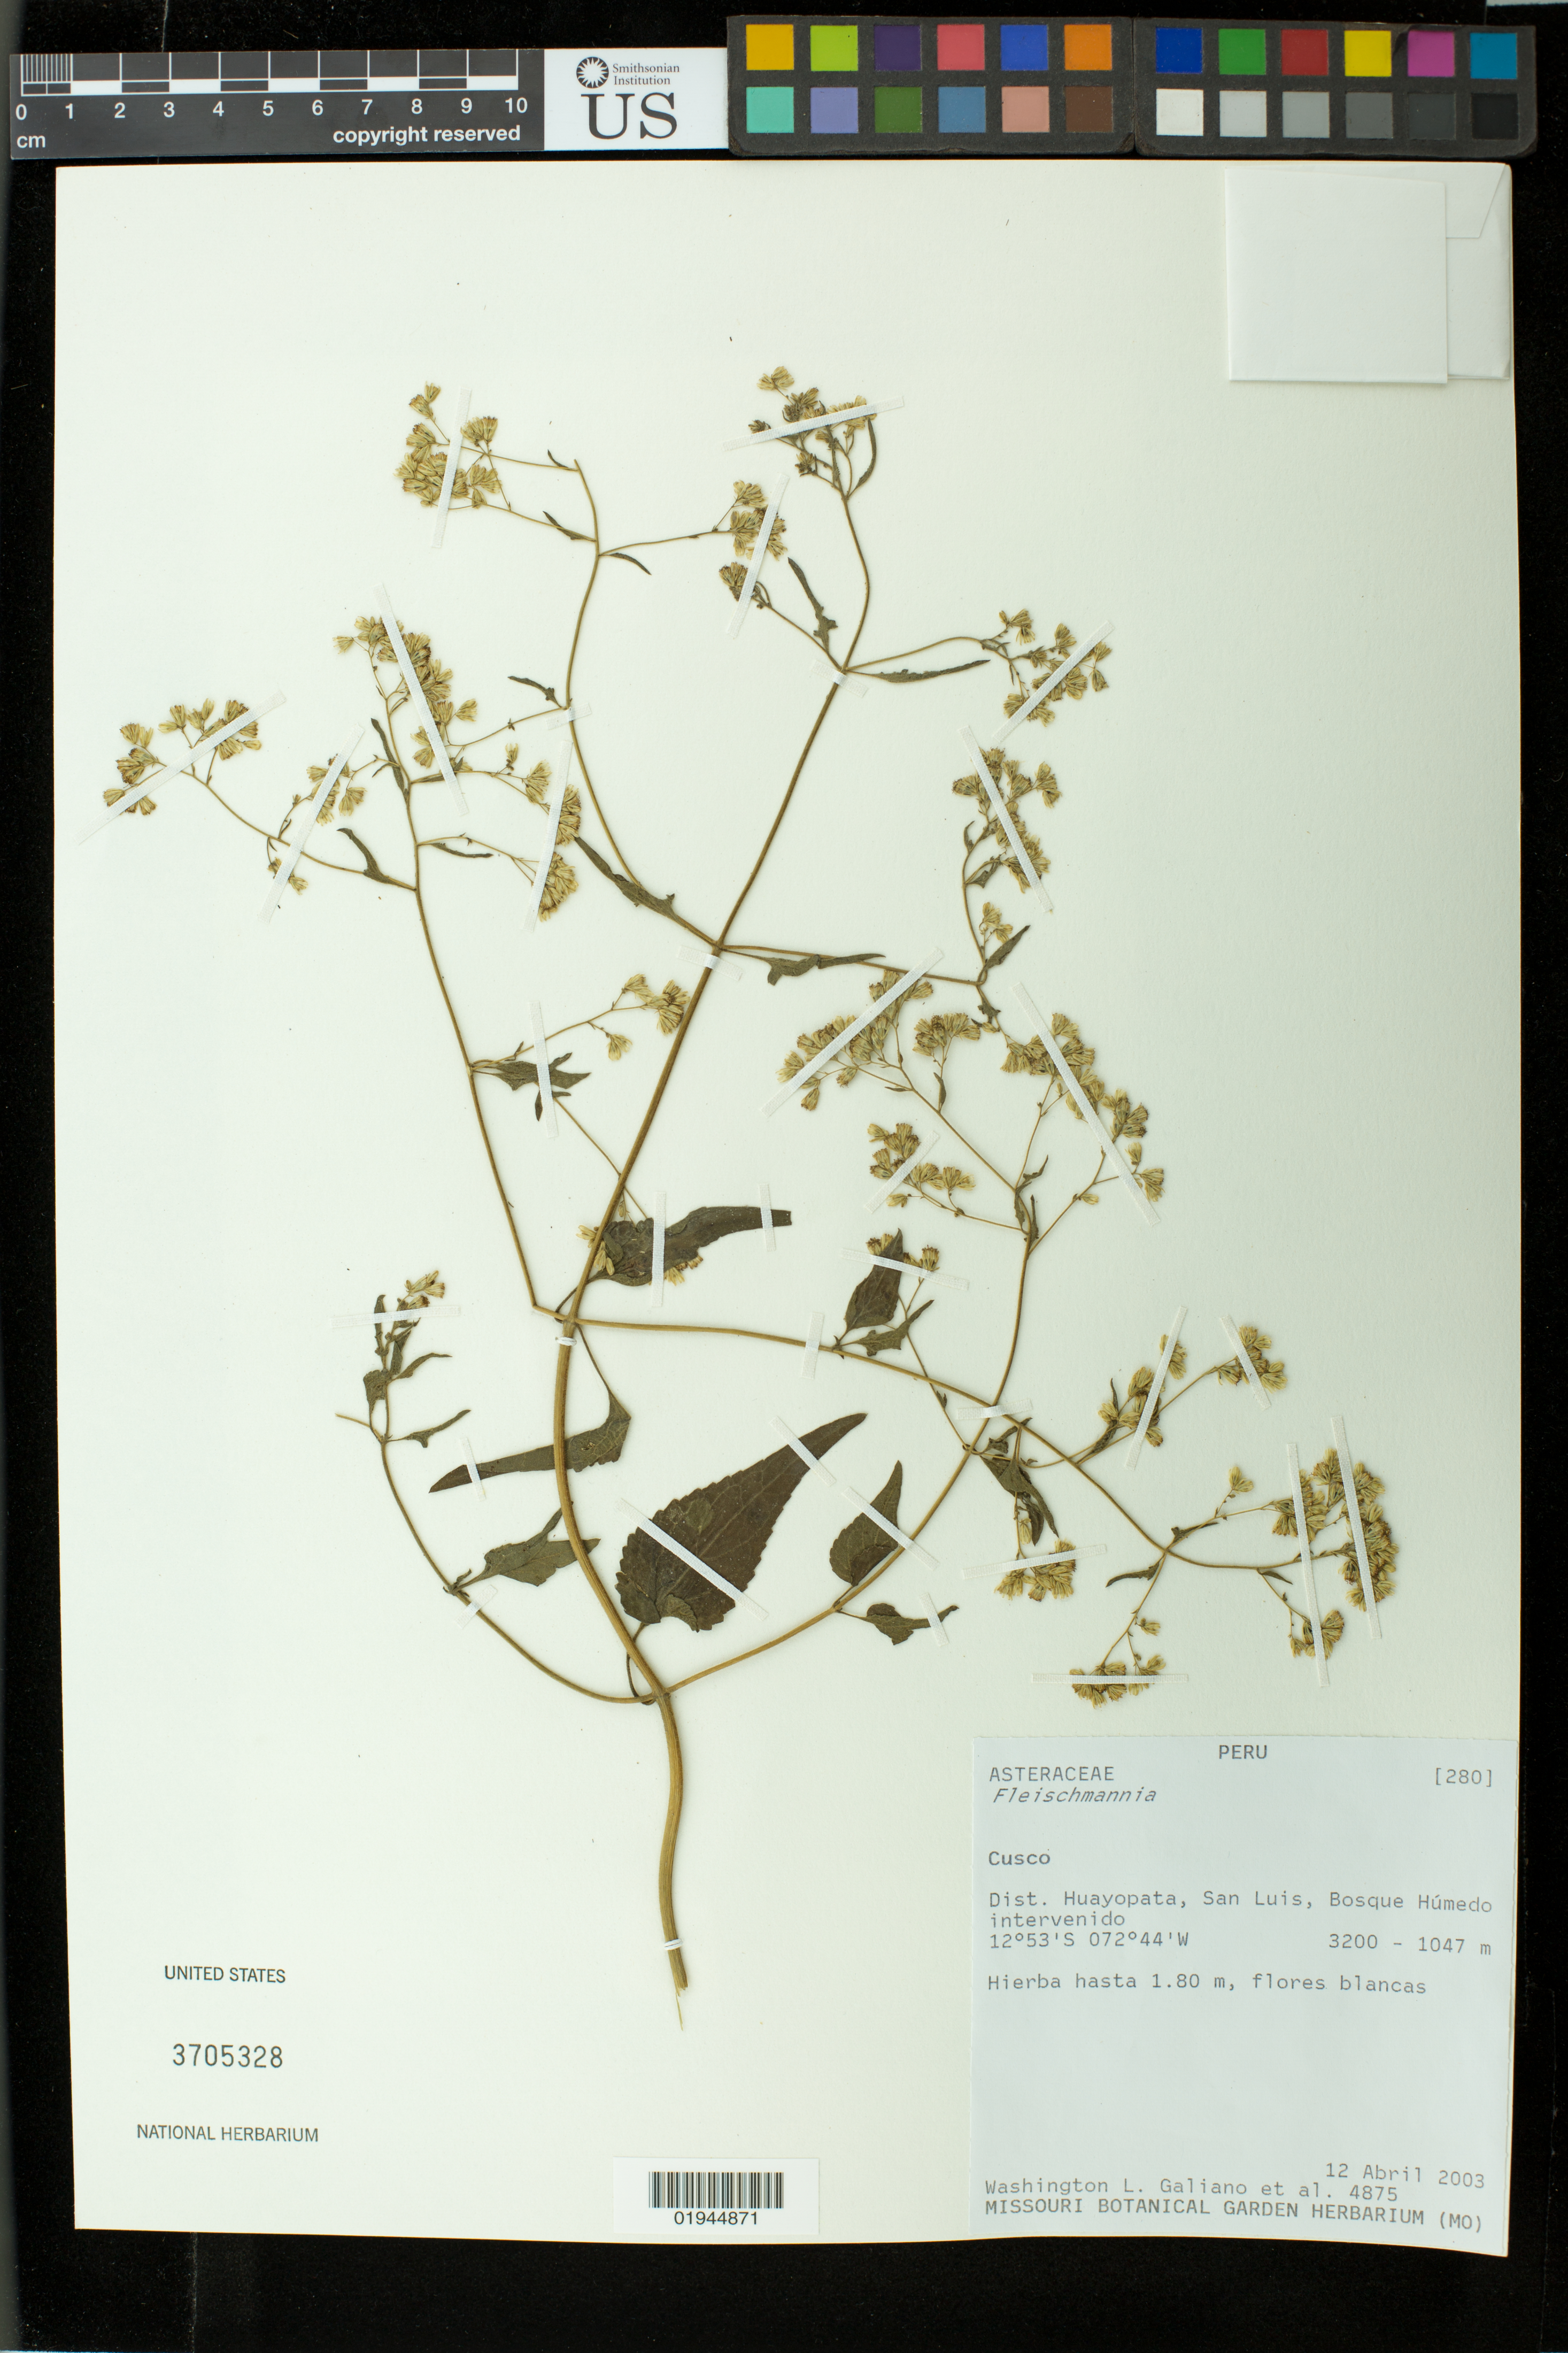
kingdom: Plantae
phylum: Tracheophyta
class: Magnoliopsida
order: Asterales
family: Asteraceae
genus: Fleischmannia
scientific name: Fleischmannia sp.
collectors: W. Galiano & et al.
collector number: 4875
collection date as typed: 12 Apr 2003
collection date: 2003-04-12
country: Peru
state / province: Cusco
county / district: La Convención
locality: San Luis, Bosque Humedo intervenido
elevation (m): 3200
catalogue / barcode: US 3705328